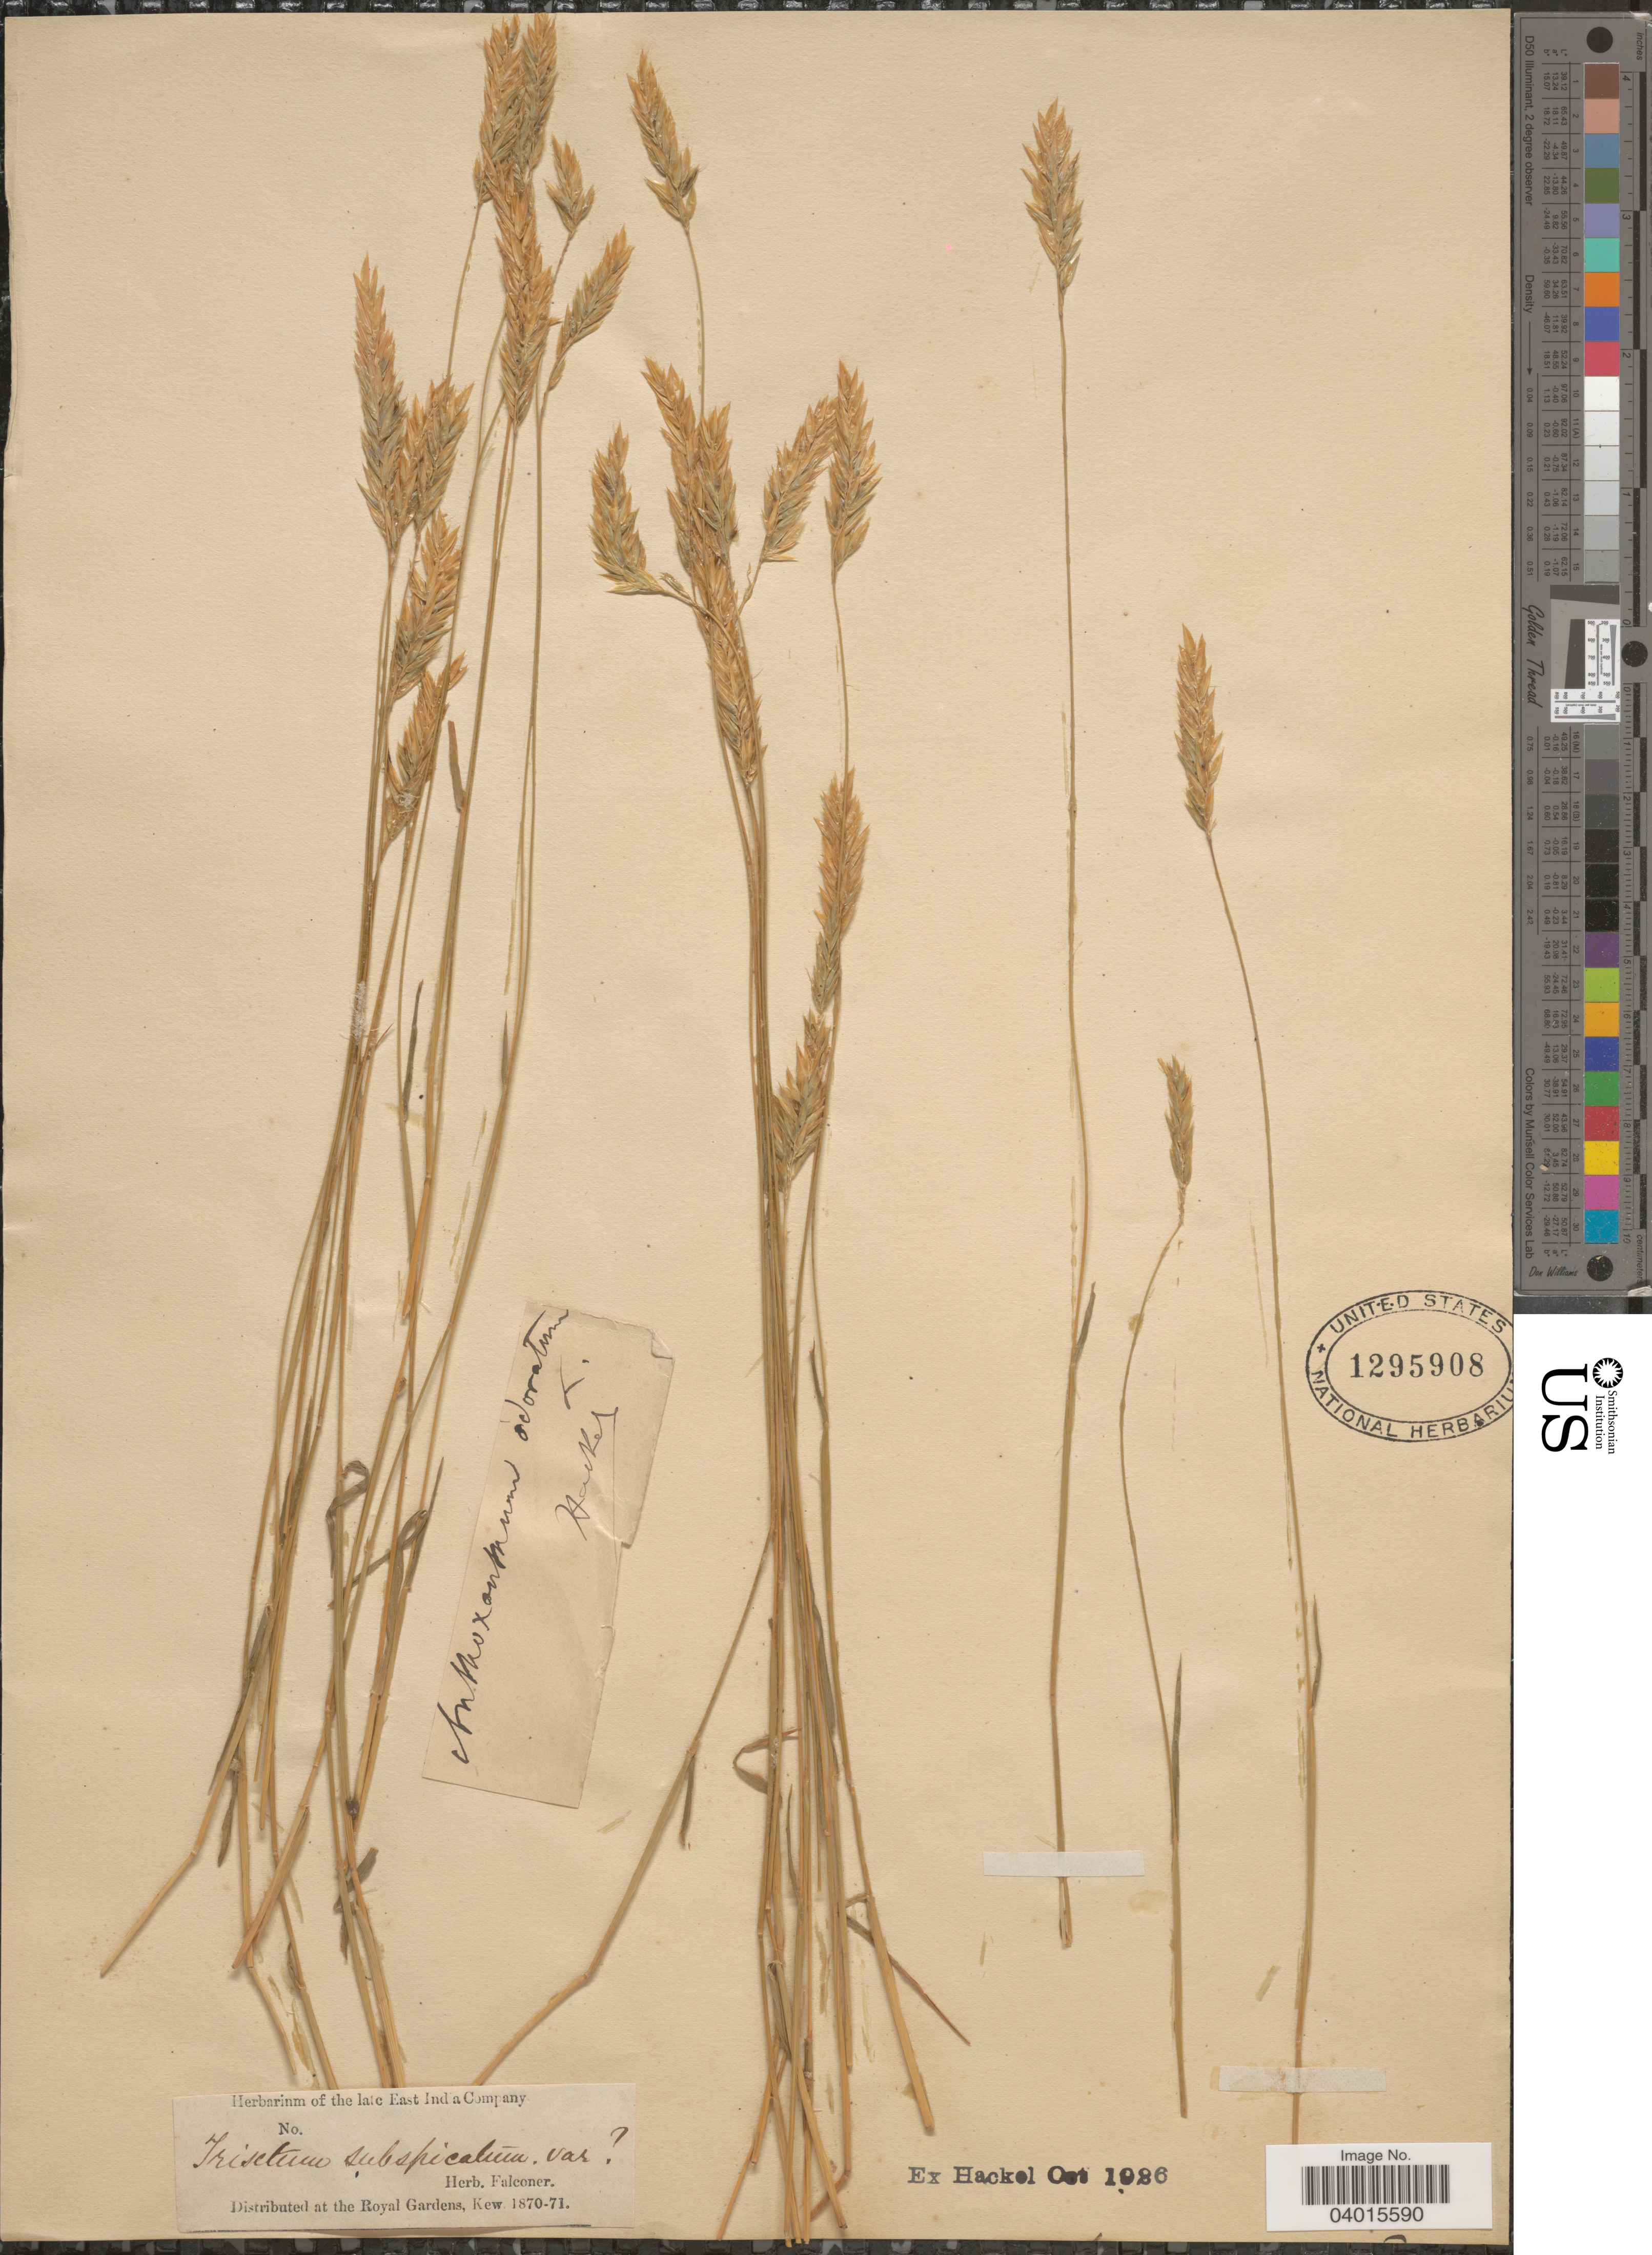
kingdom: Plantae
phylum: Tracheophyta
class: Liliopsida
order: Poales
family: Poaceae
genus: Anthoxanthum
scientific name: Anthoxanthum odoratum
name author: L.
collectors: -. Hackel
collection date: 1926-10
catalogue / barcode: US 1295908